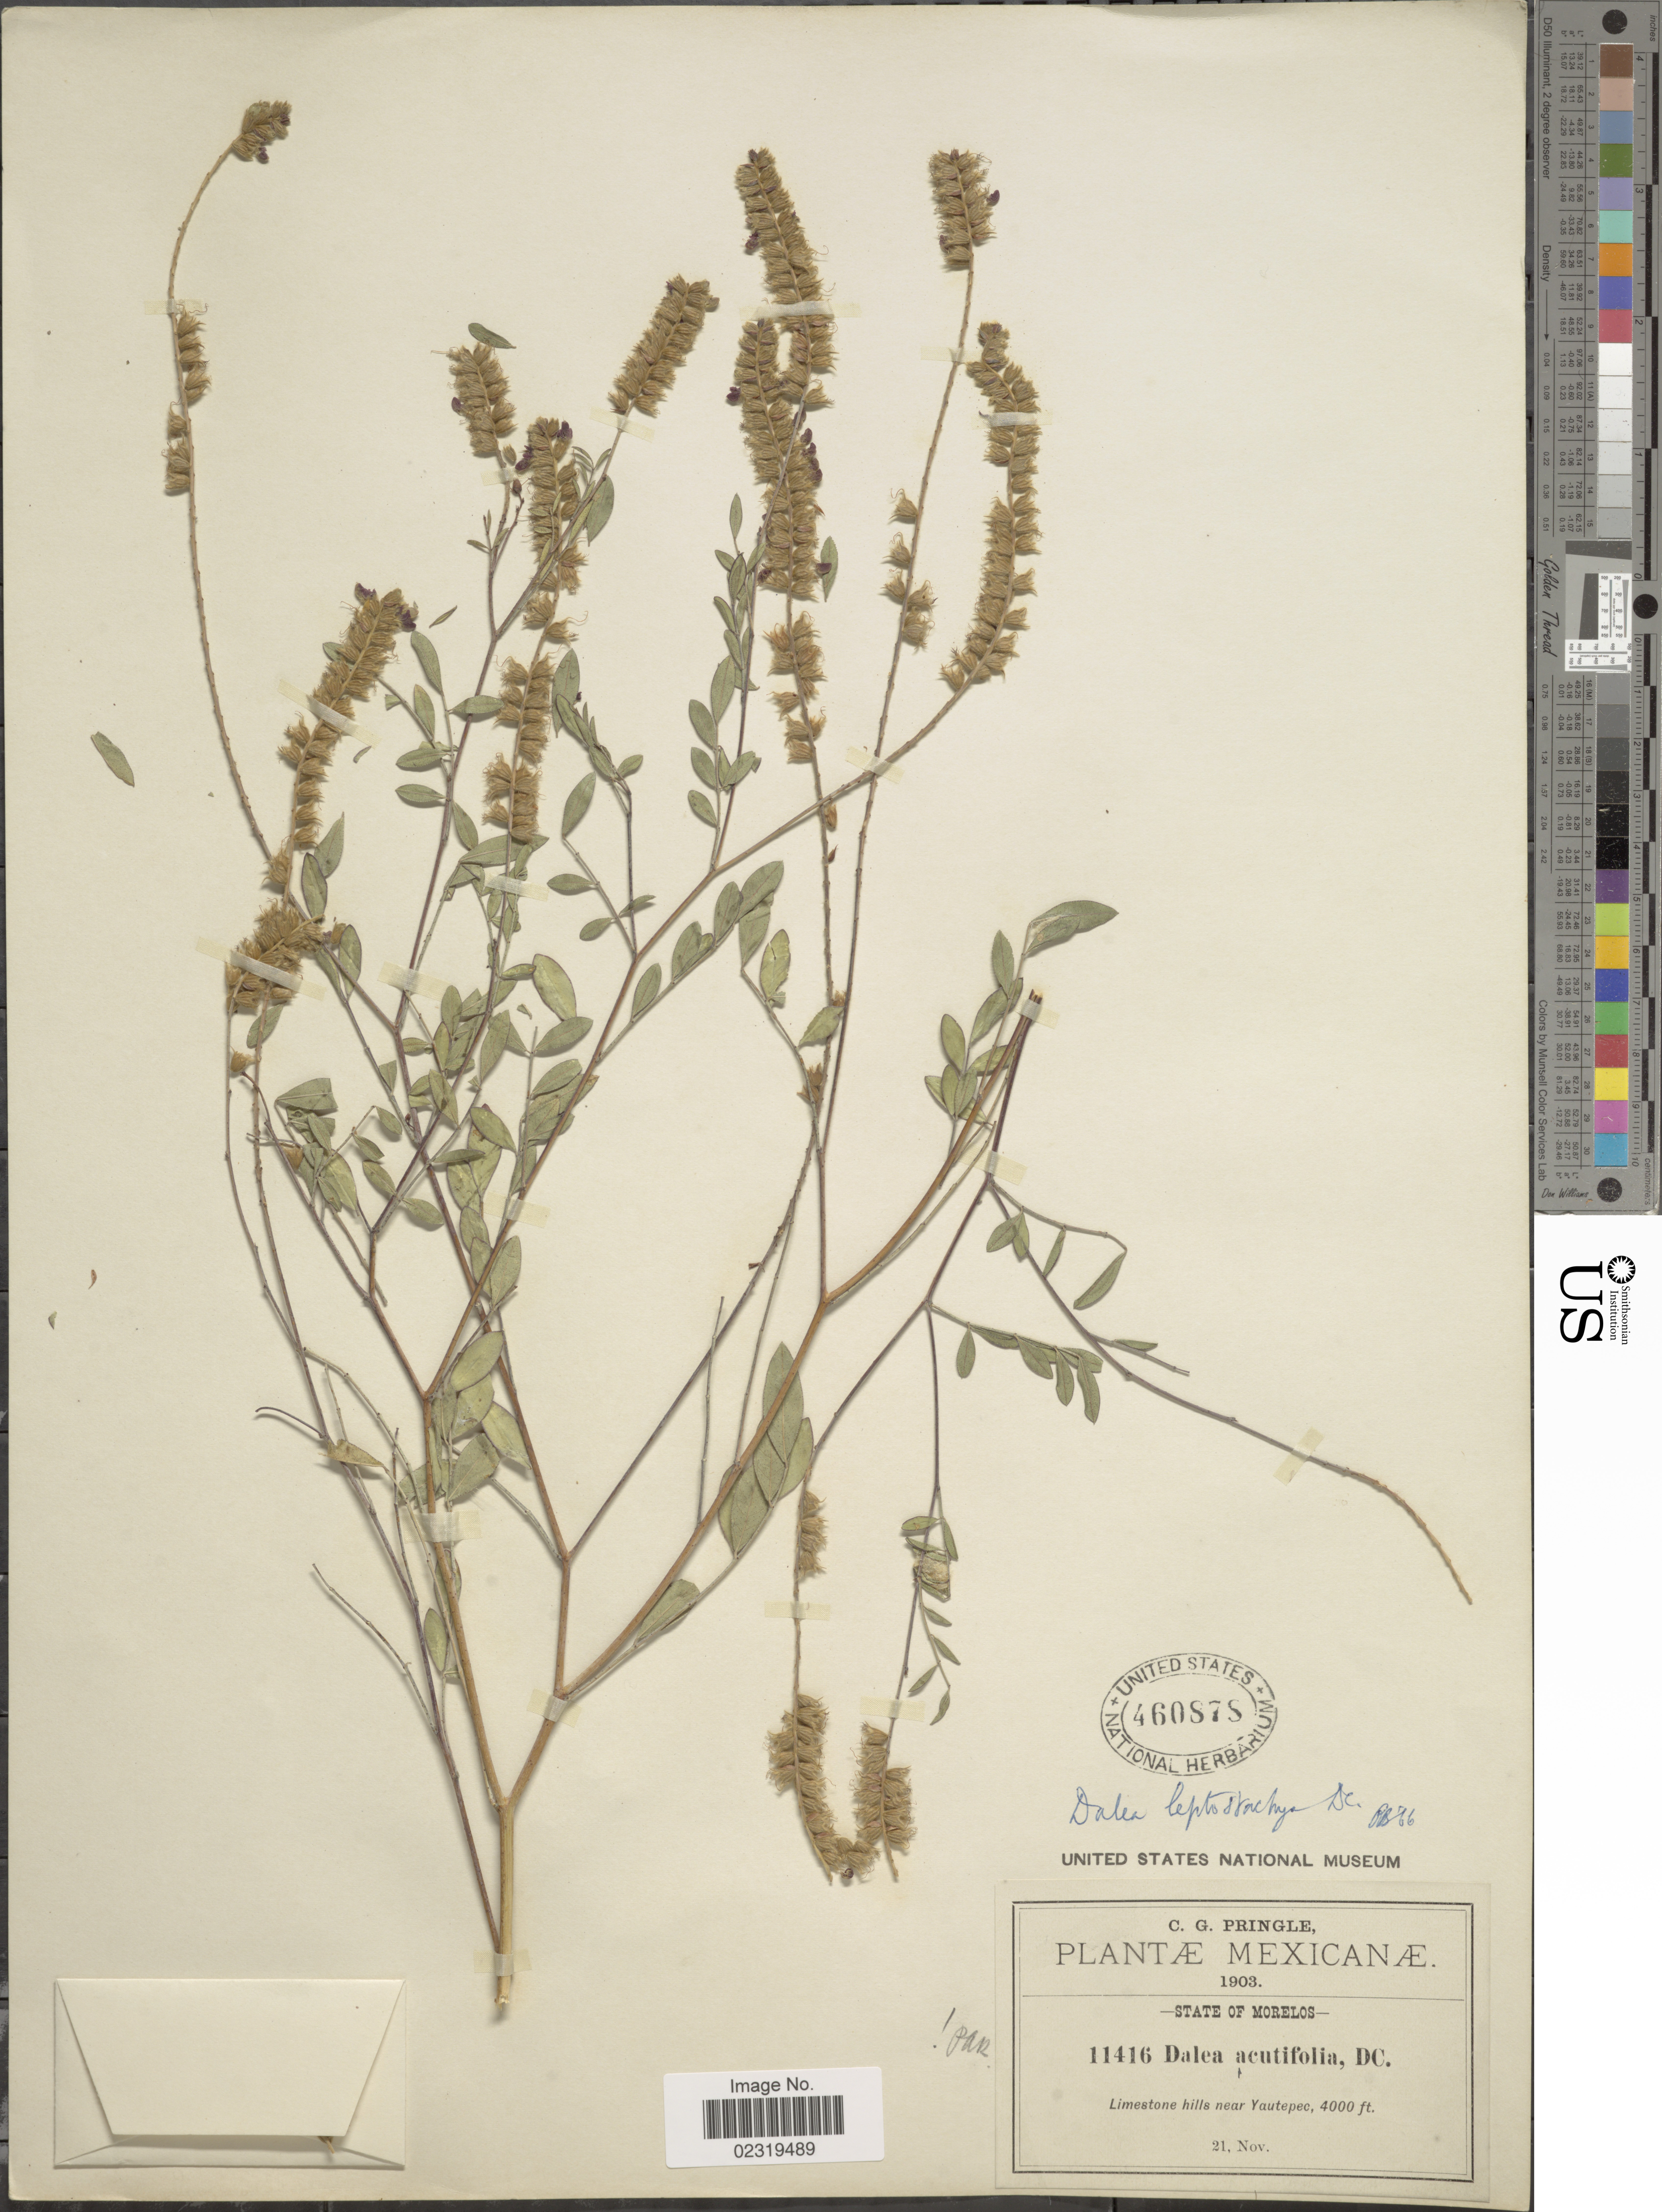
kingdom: Plantae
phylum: Tracheophyta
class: Magnoliopsida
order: Fabales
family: Fabaceae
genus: Dalea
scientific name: Dalea leptostachya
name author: DC.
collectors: C. G. Pringle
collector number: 11416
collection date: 1903-11-21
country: Mexico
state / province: Morelos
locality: Limestone hills, Yautepec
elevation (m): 1219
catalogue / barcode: US 460878